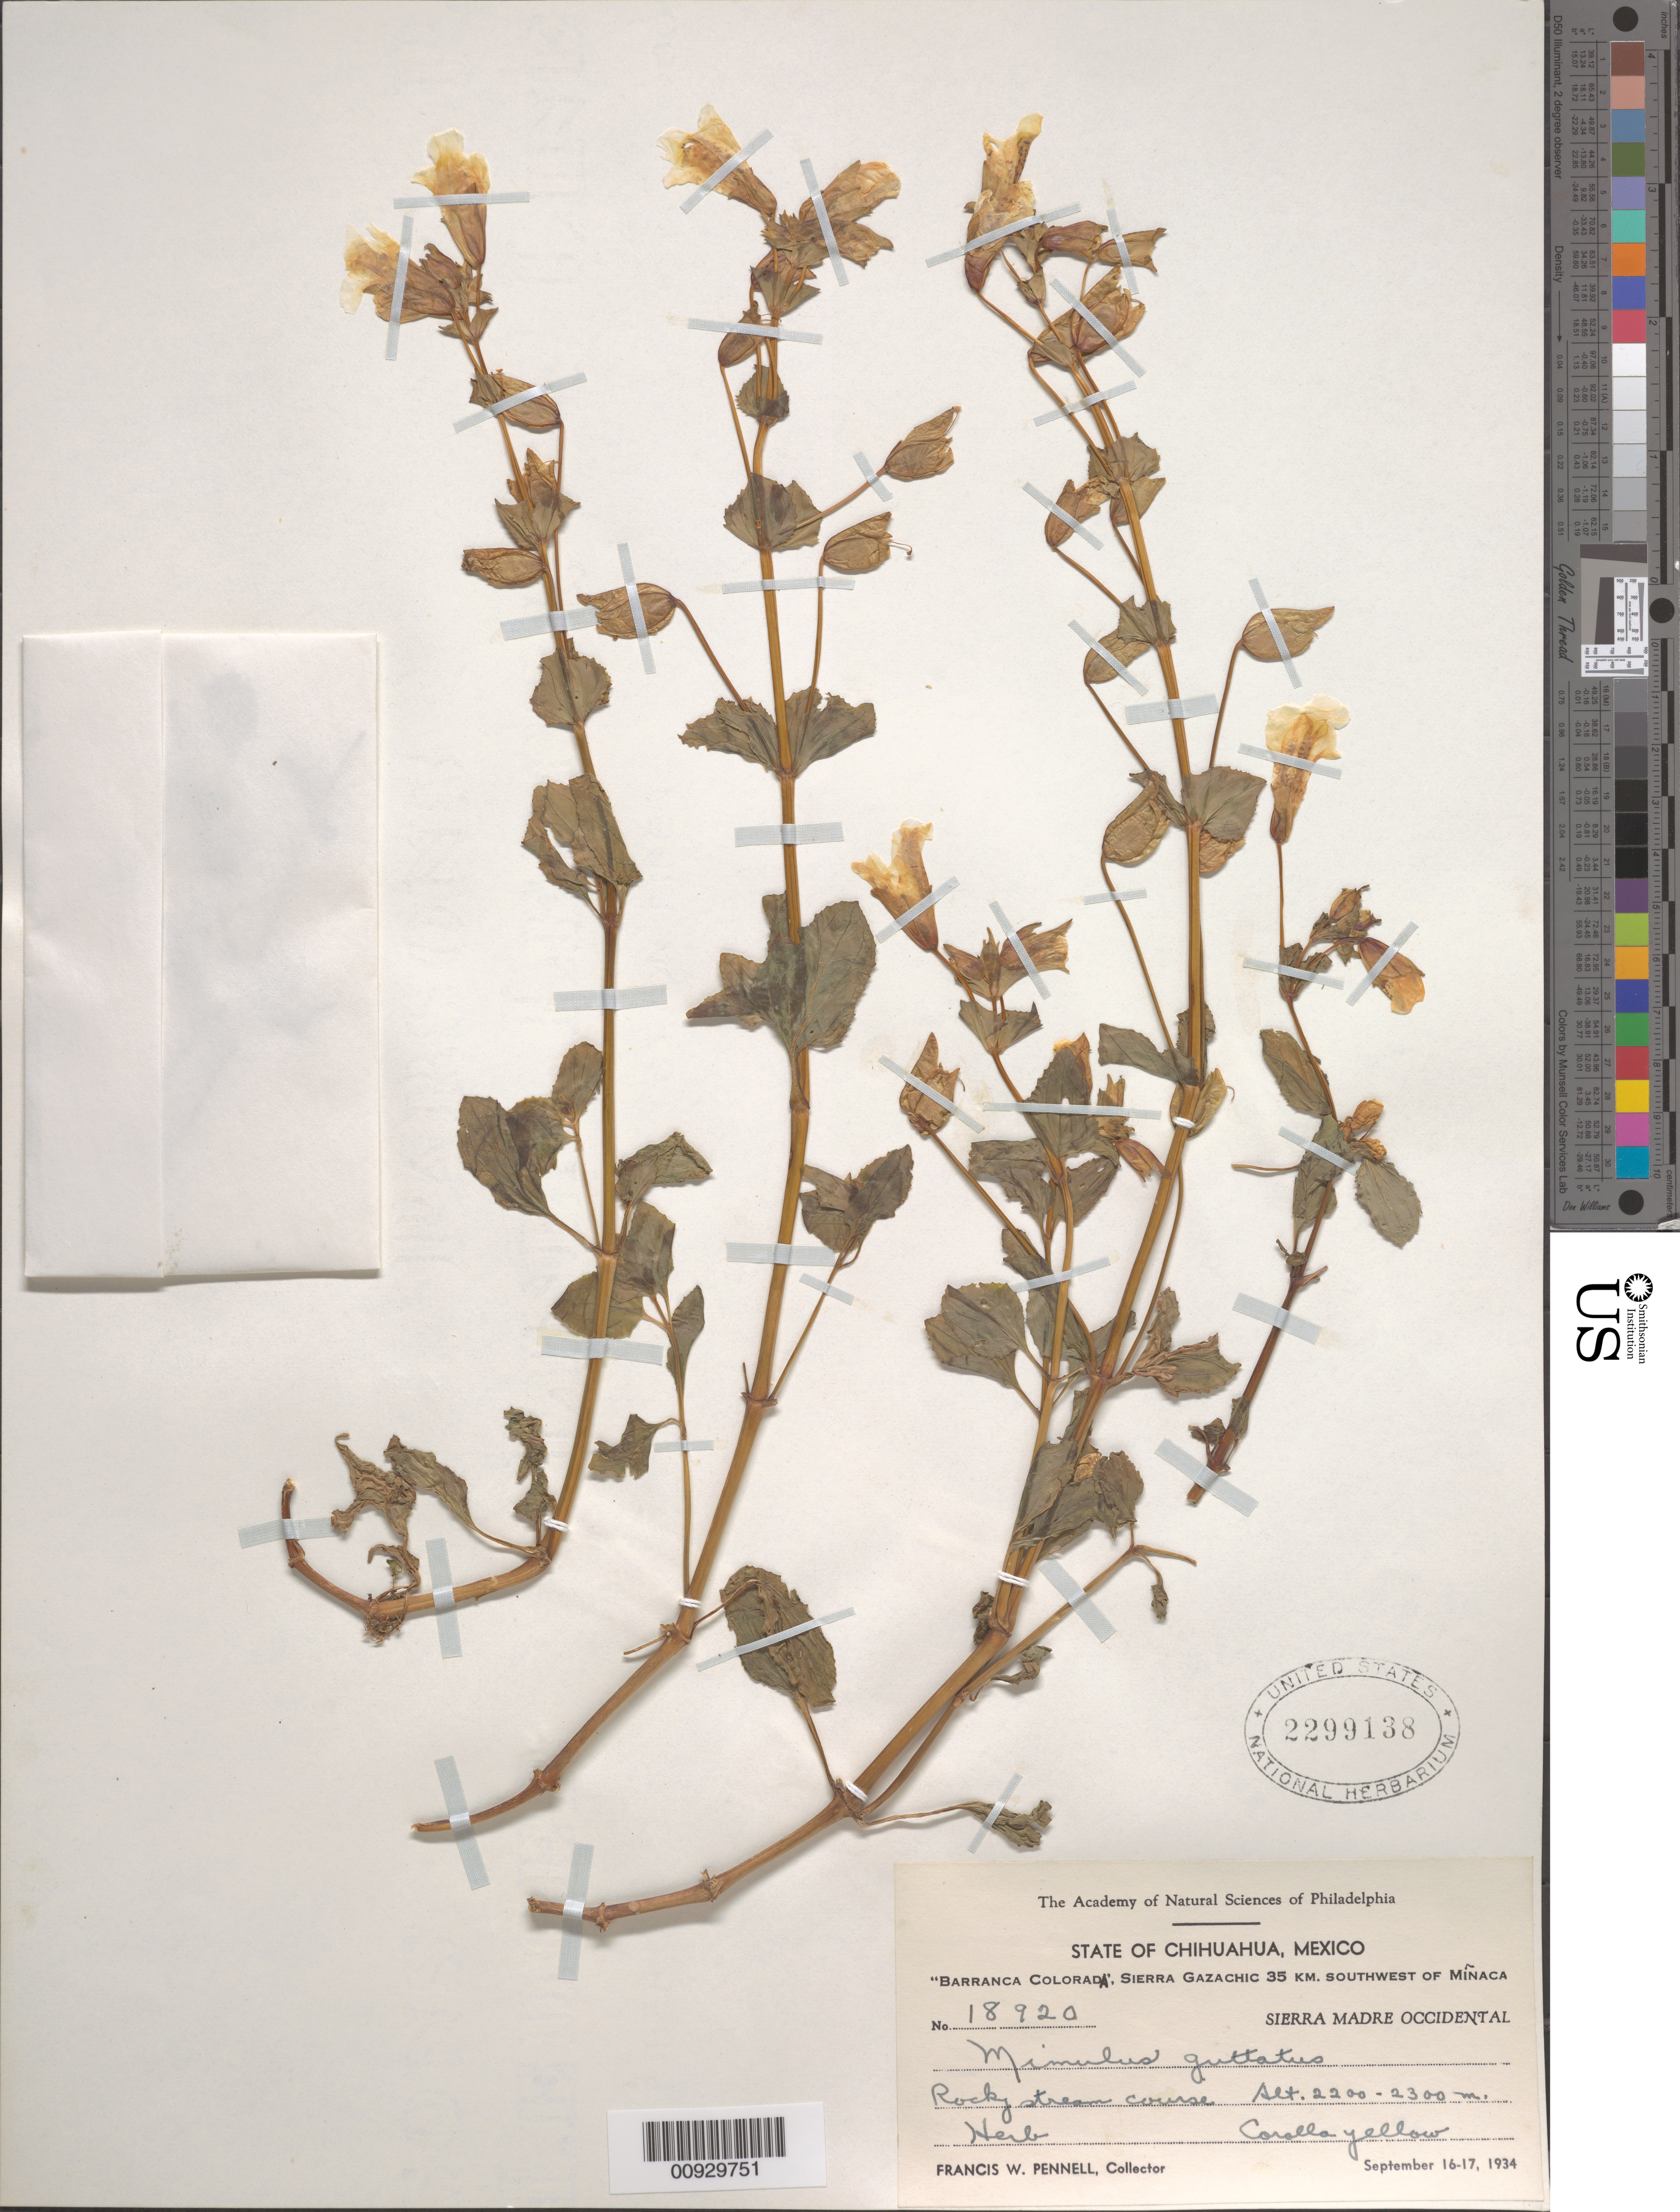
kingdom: Plantae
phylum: Tracheophyta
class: Magnoliopsida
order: Lamiales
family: Phrymaceae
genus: Mimulus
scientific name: Mimulus guttatus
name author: DC.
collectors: F. W. Pennell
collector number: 18920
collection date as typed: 16 Sep 1934 to 17 Sep 1934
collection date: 1934-09-16/1934-09-17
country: Mexico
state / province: Chihuahua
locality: Barranca Colorada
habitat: Rocky stream course.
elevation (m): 2300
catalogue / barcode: US 2299138